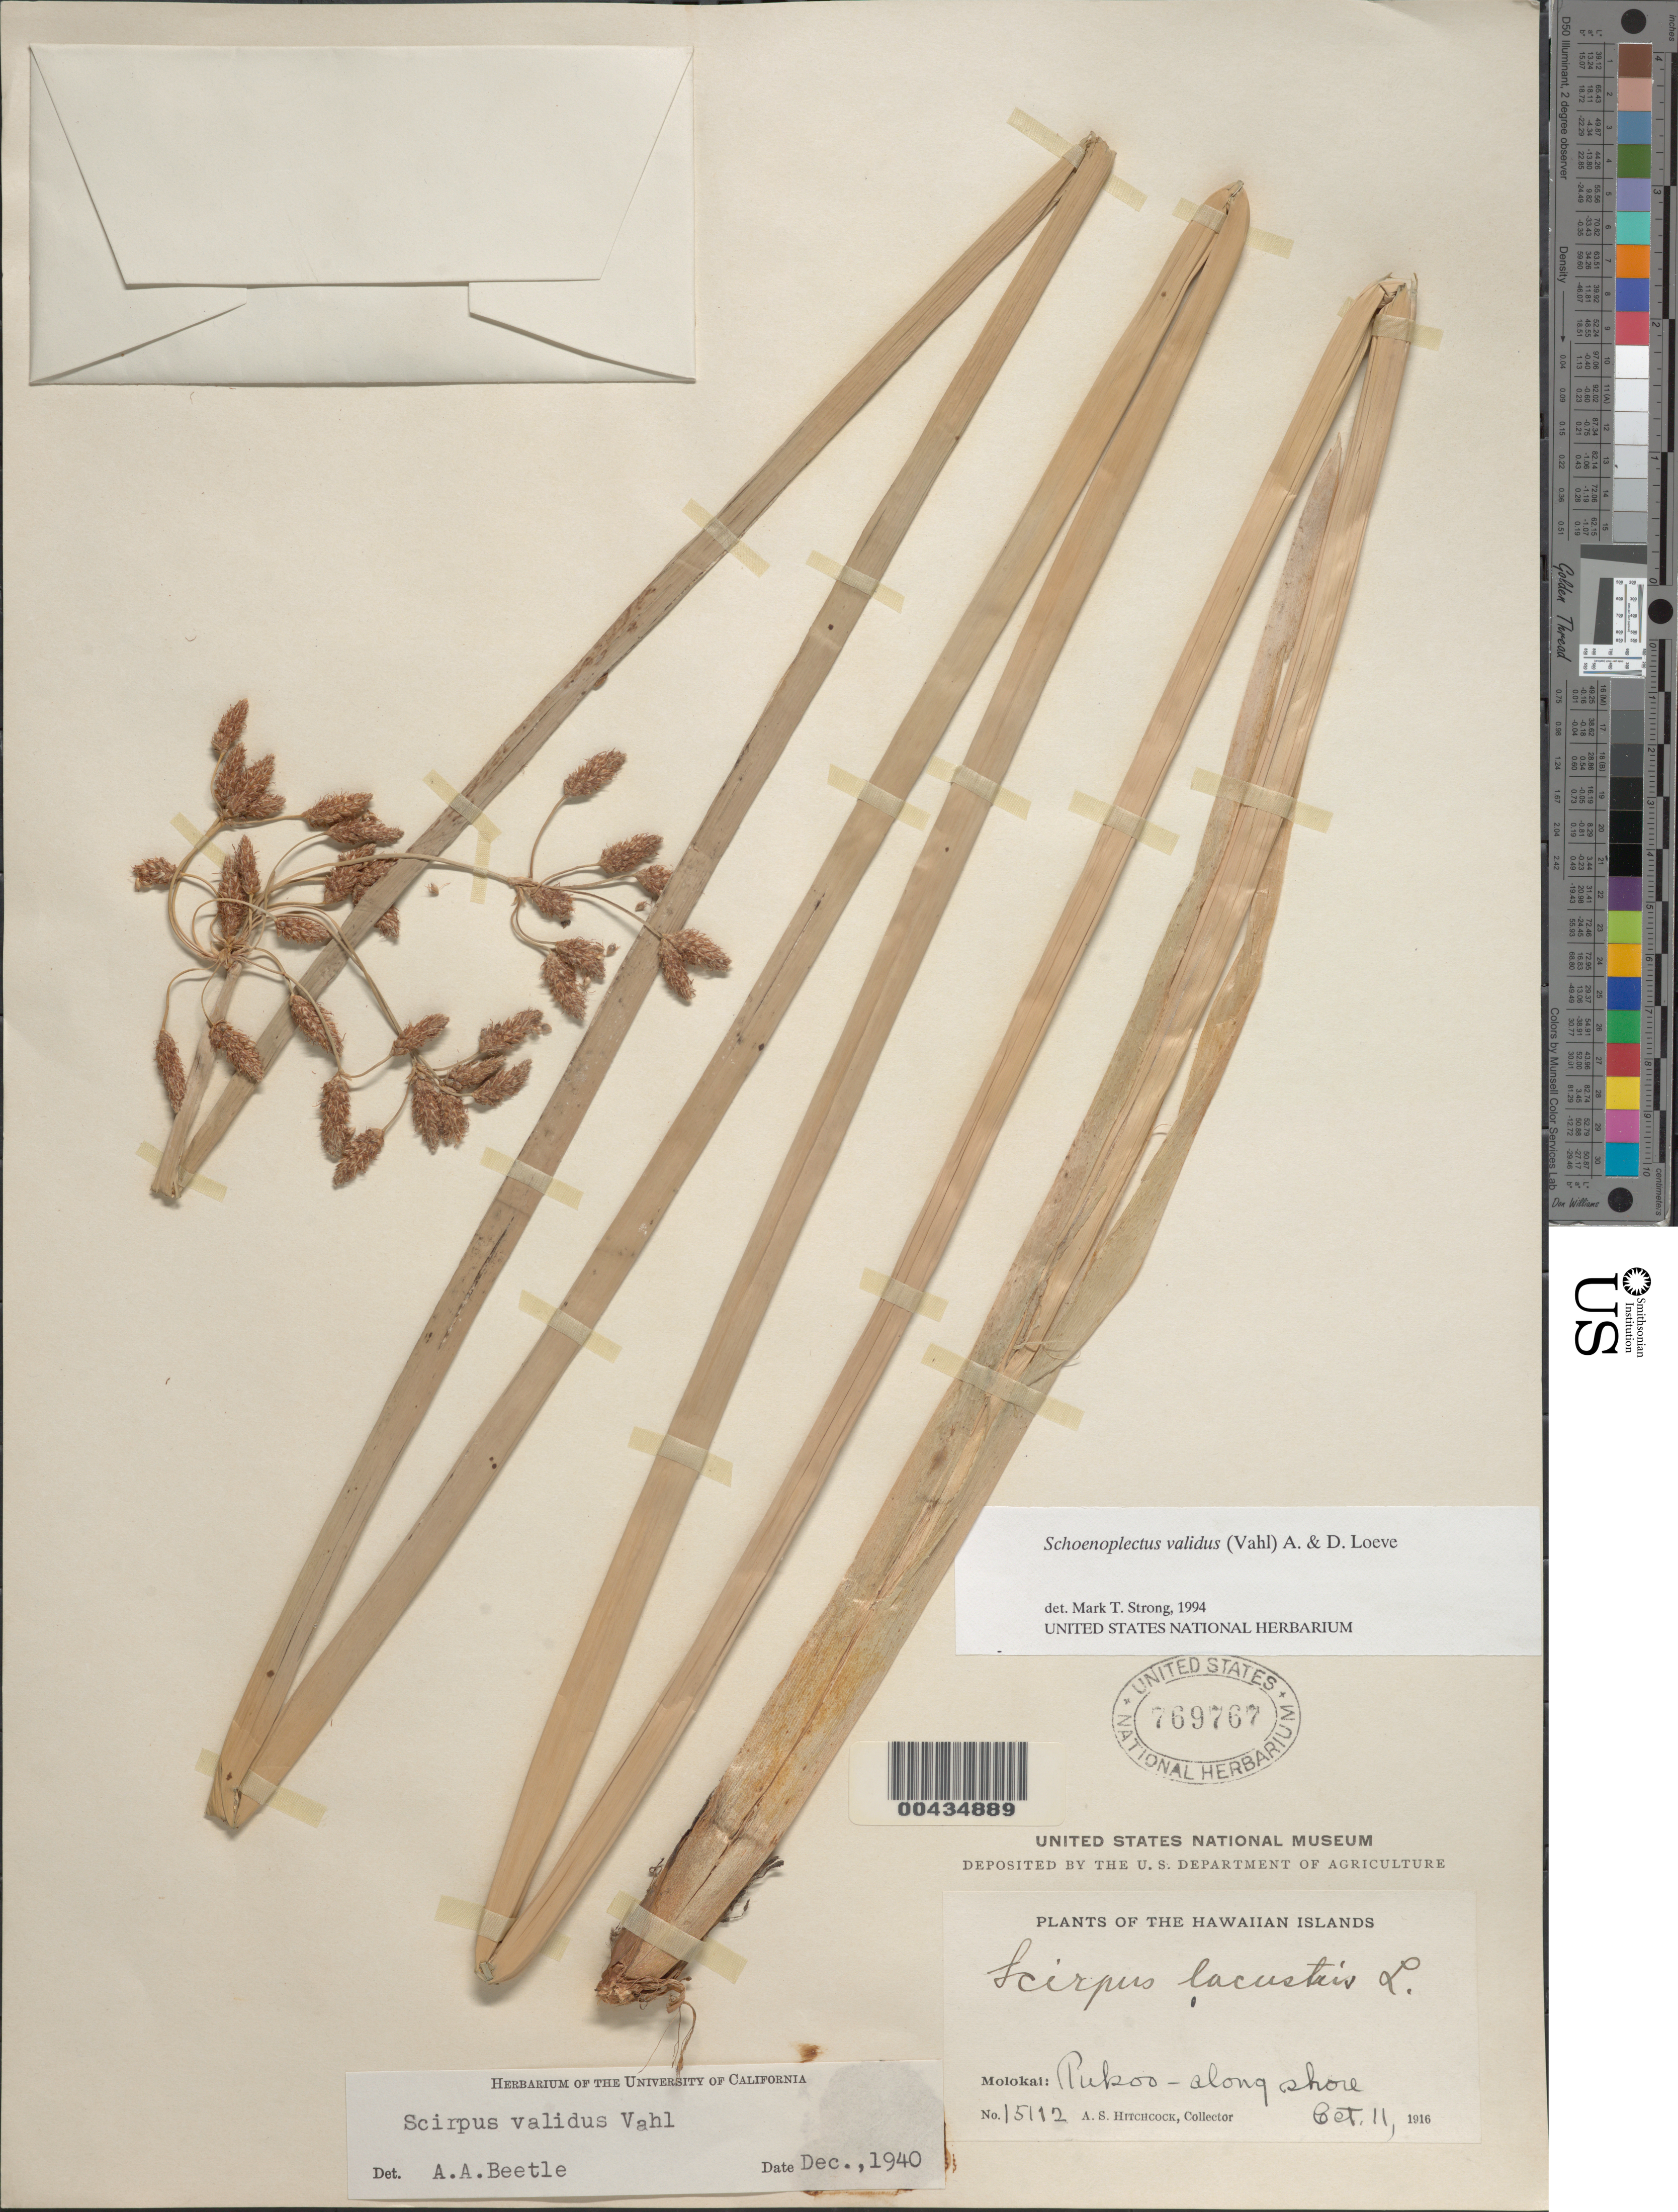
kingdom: Plantae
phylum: Tracheophyta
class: Liliopsida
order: Poales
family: Cyperaceae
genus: Schoenoplectus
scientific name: Schoenoplectus tabernaemontani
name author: (C.C. Gmel.) Palla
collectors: A. S. Hitchcock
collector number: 15112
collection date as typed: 11 Oct 1916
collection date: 1916-10-11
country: United States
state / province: Hawaii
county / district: Maui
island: Moloka'i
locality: Pukoo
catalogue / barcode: US 769767